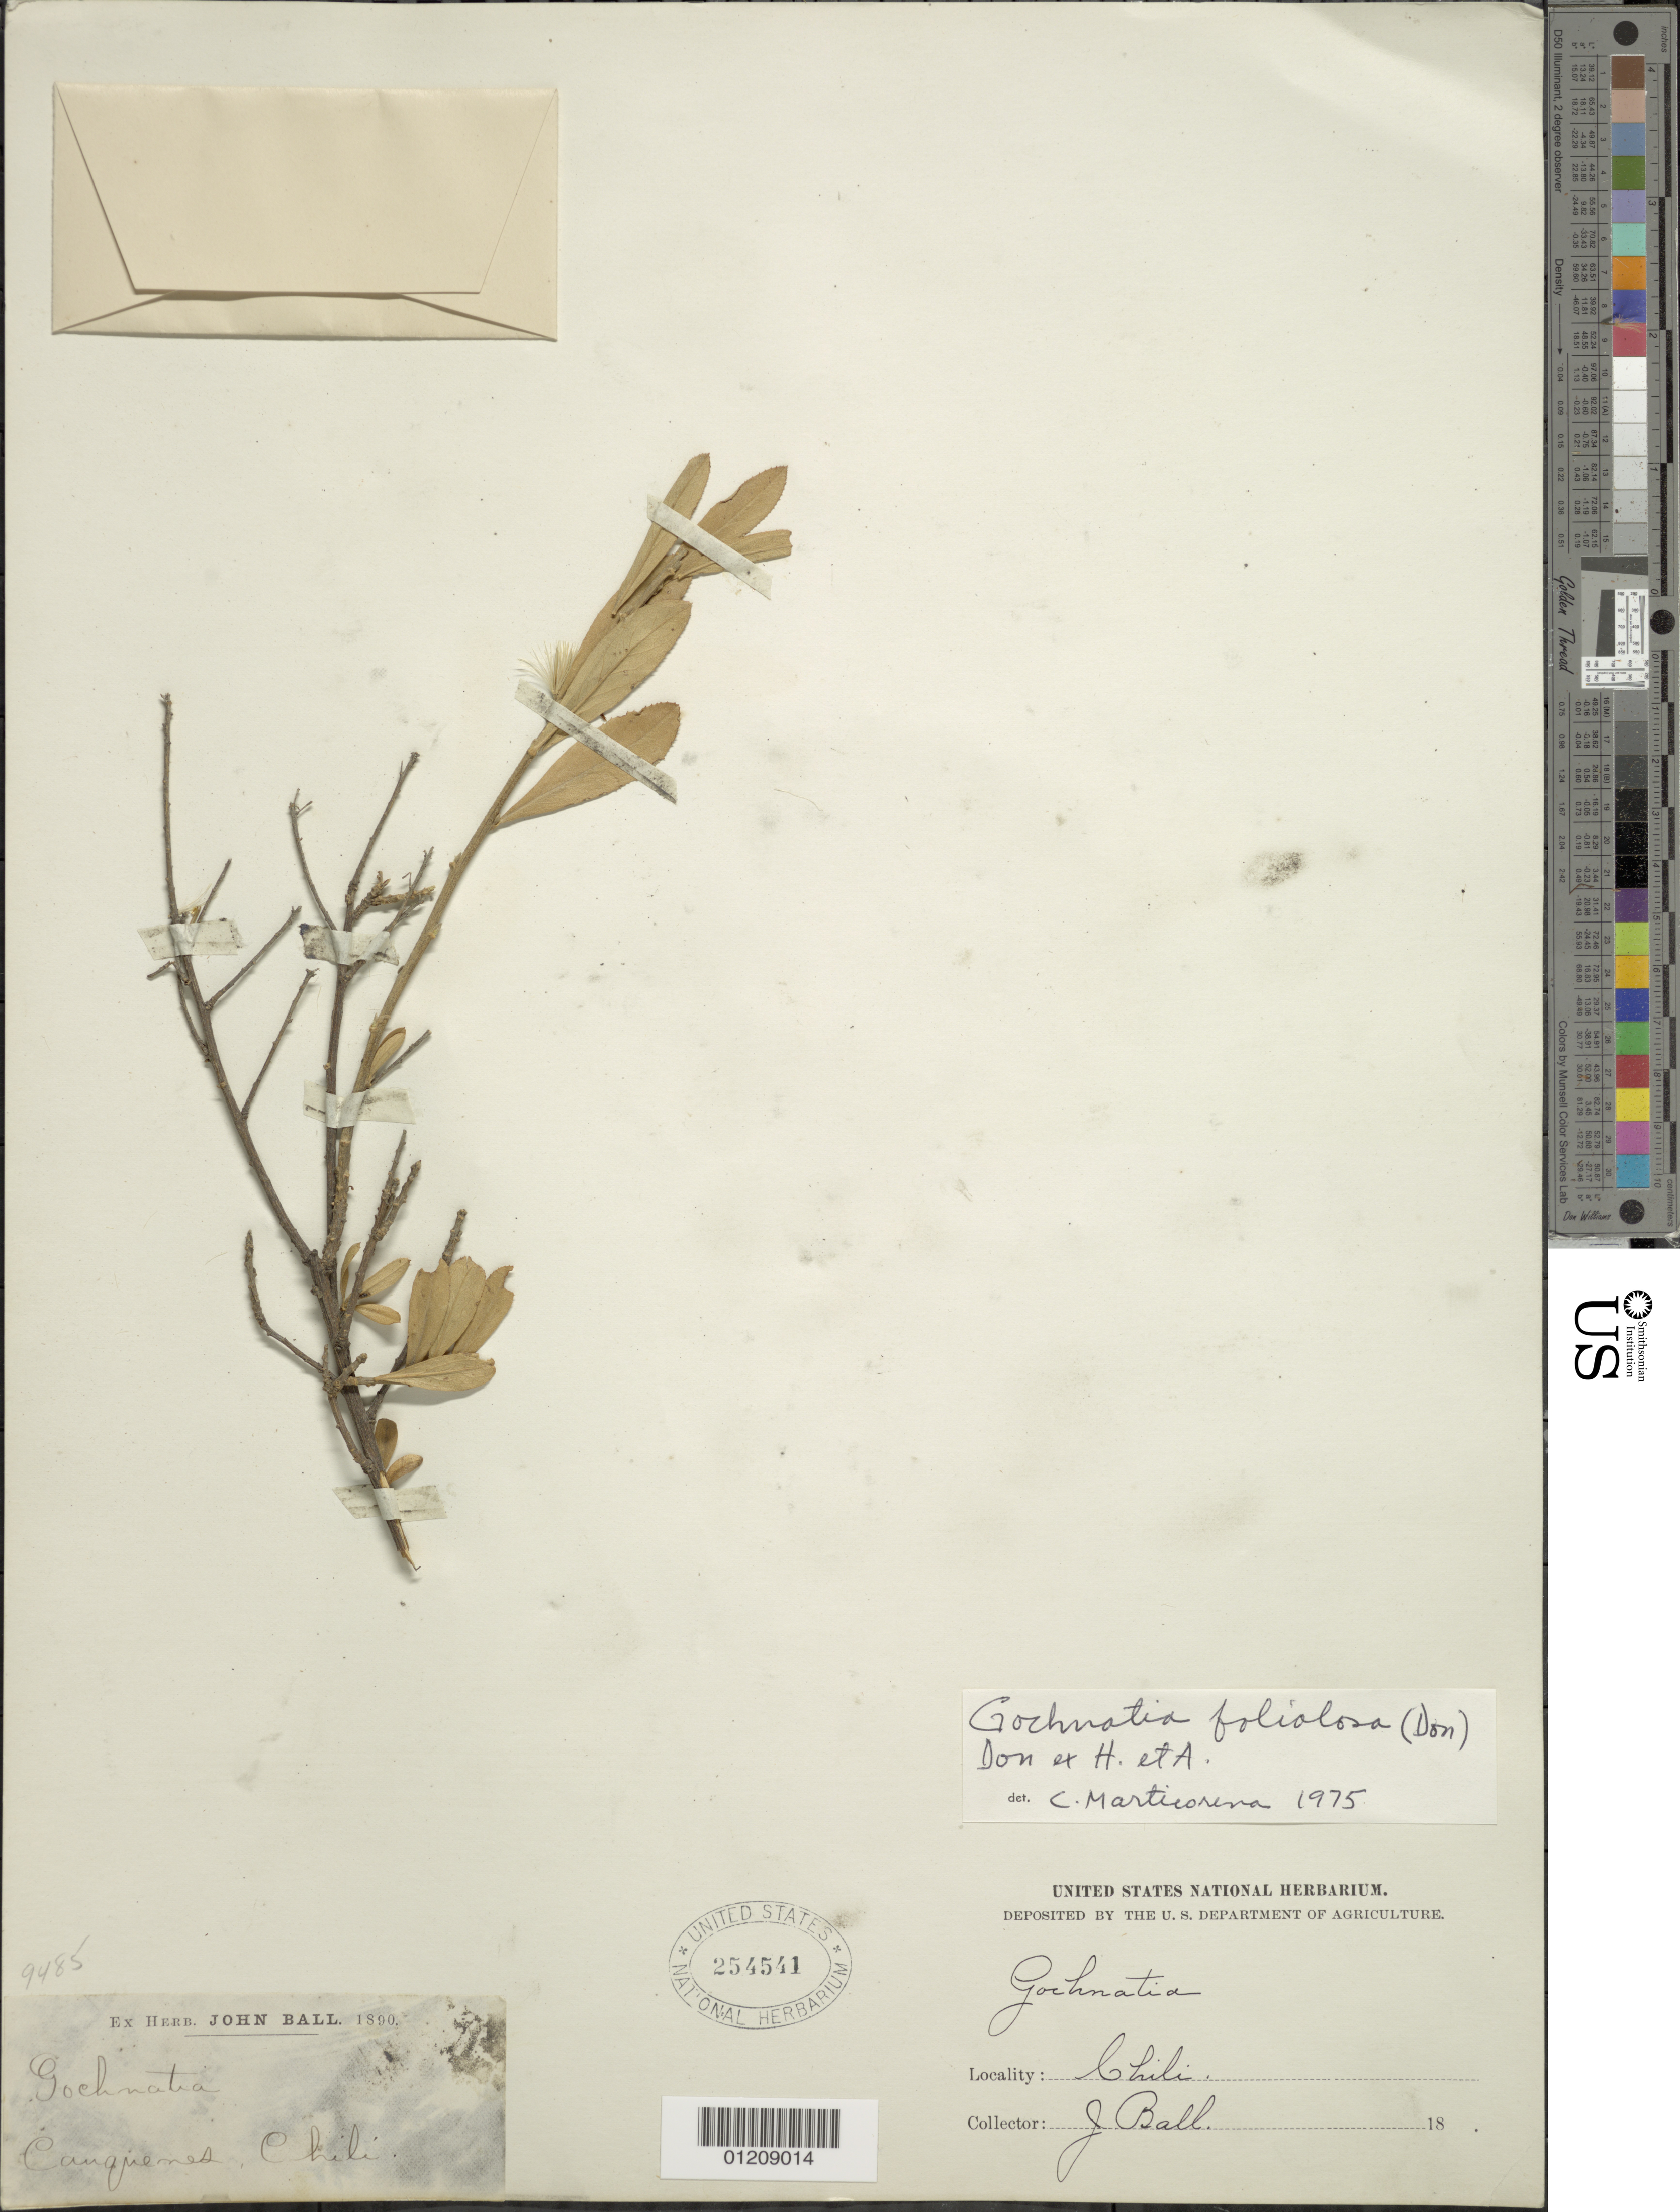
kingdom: Plantae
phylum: Tracheophyta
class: Magnoliopsida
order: Asterales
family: Asteraceae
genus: Pentaphorus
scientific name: Pentaphorus foliolosus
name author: D. Don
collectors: J. Ball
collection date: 1890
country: Chile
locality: Canquenes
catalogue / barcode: US 254541